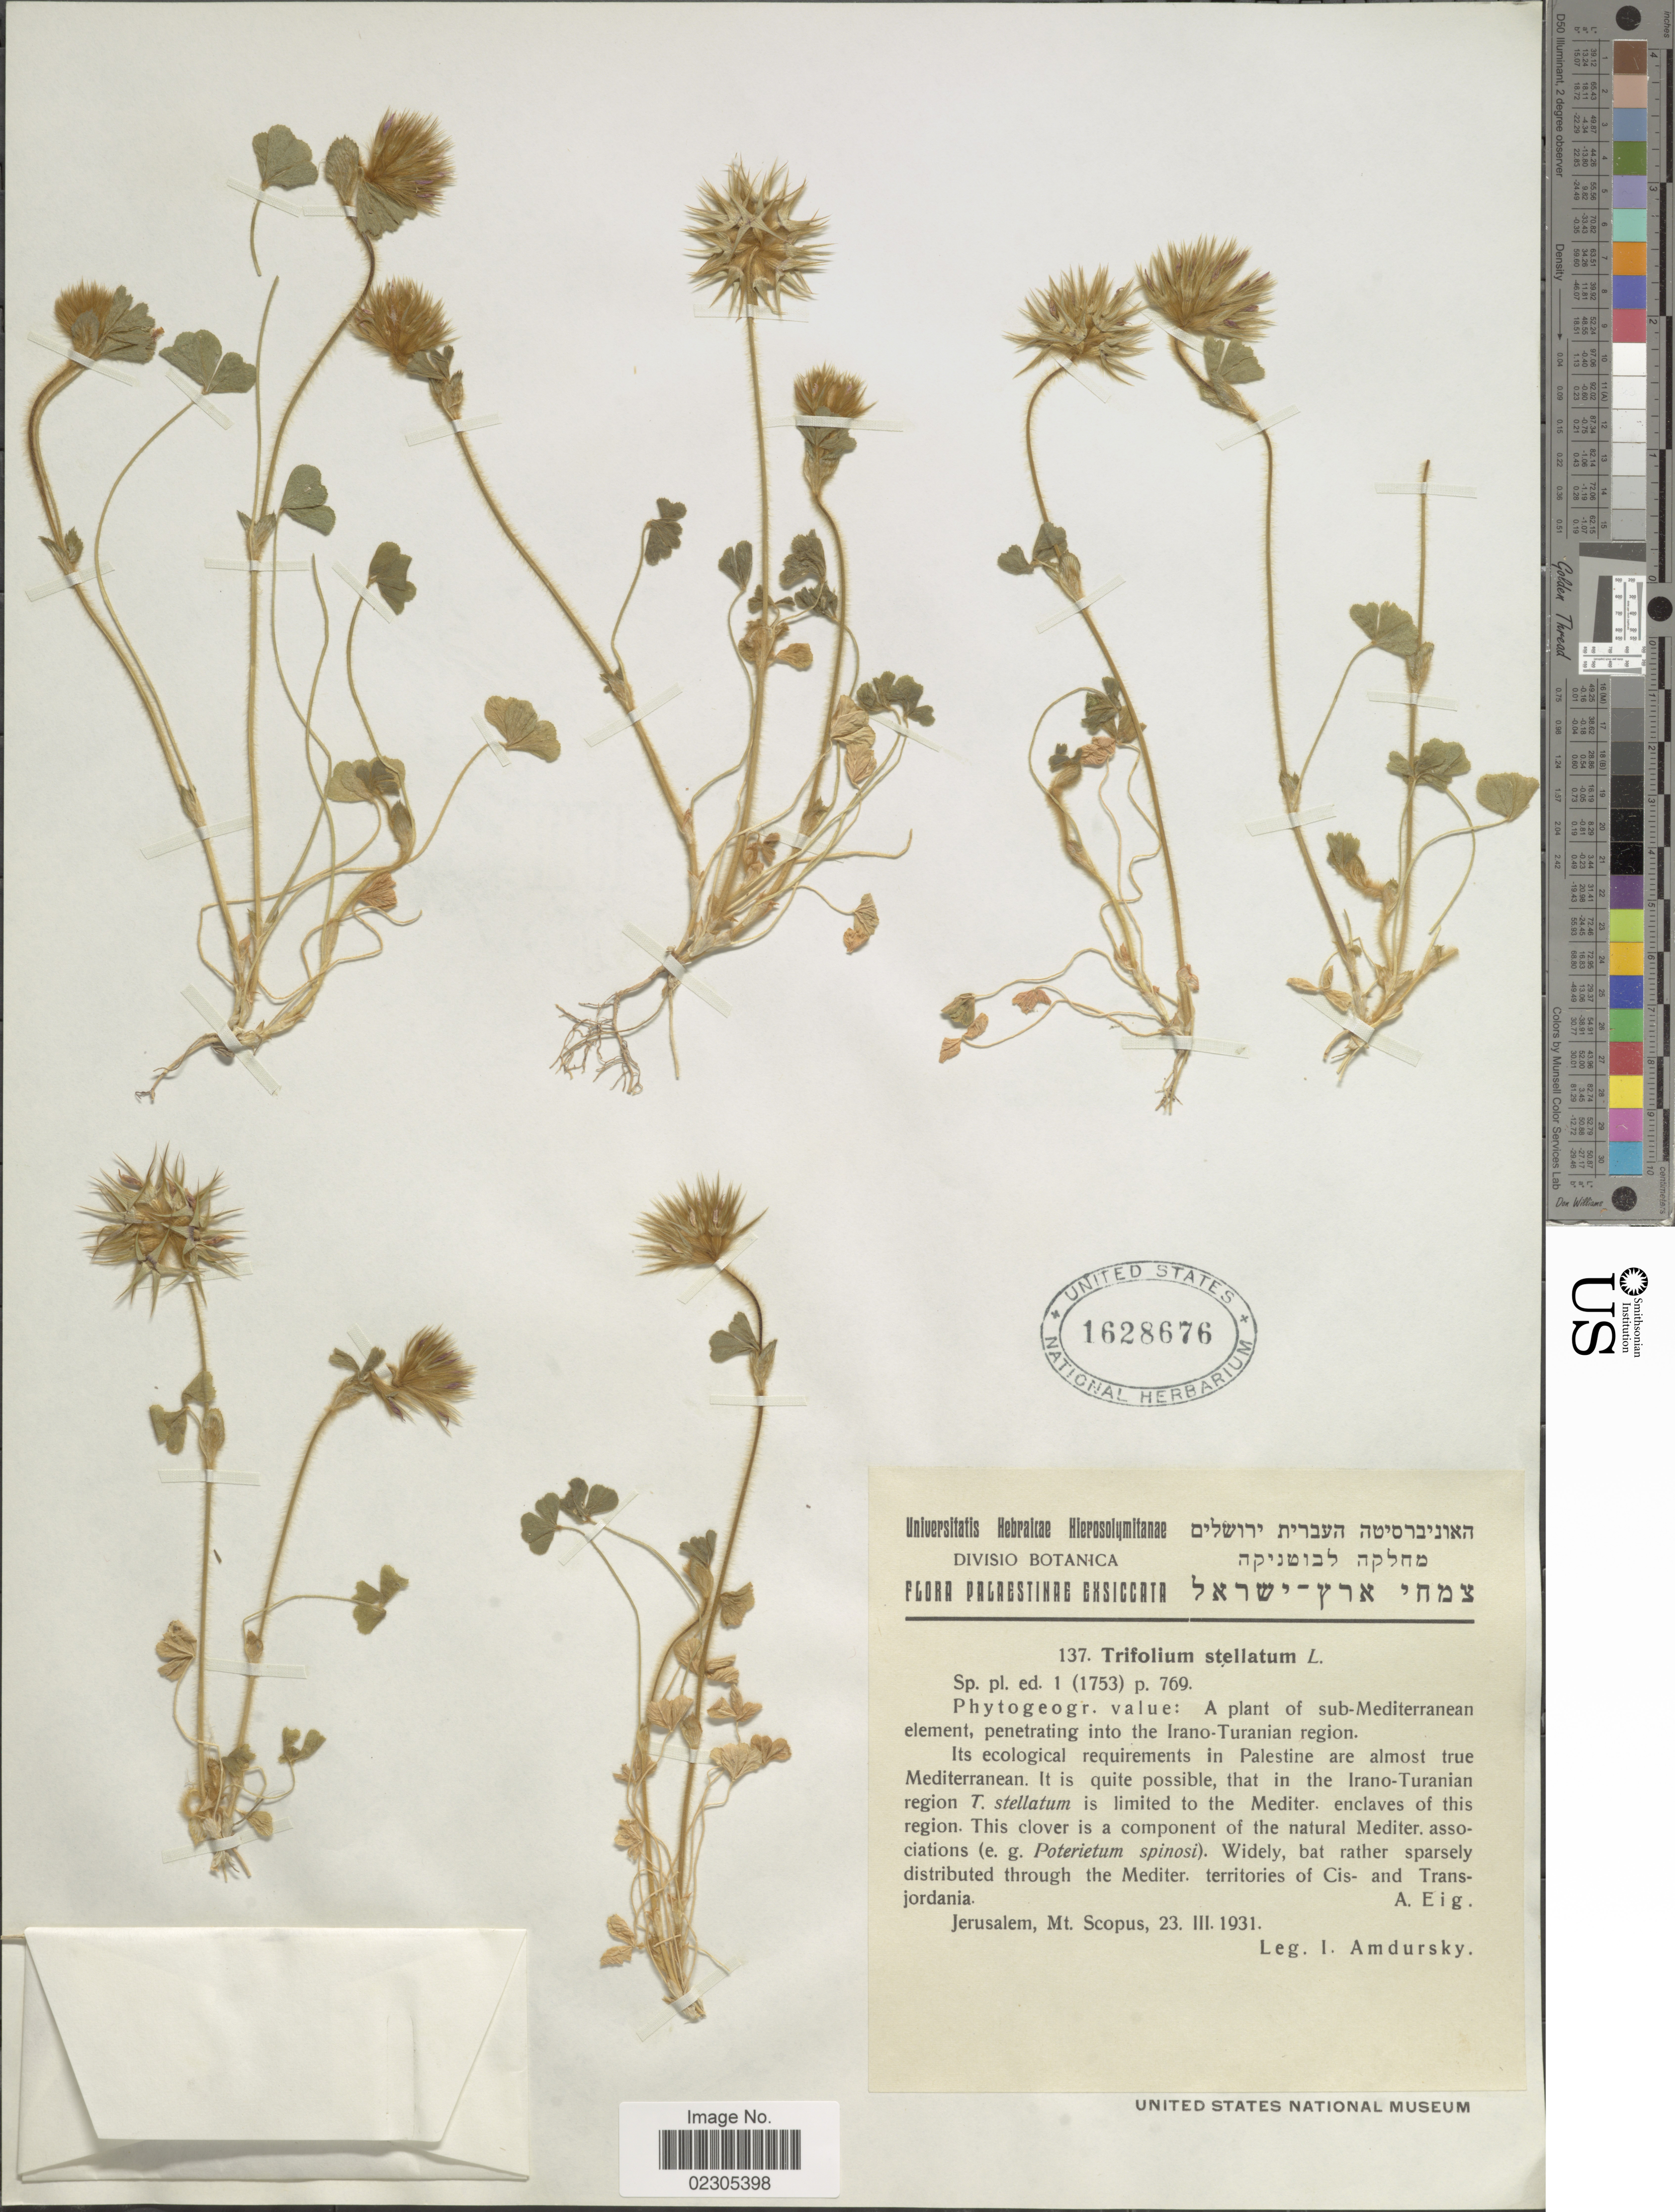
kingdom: Plantae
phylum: Tracheophyta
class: Magnoliopsida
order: Fabales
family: Fabaceae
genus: Trifolium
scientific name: Trifolium stellatum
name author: L.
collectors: A. Eig & I. Amdursky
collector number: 137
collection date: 1931-03-23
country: Israel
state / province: Jerusalem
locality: Territories of Cis- and Trans-jordania, Jerusalem, Mt. Scopus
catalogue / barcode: US 1628676